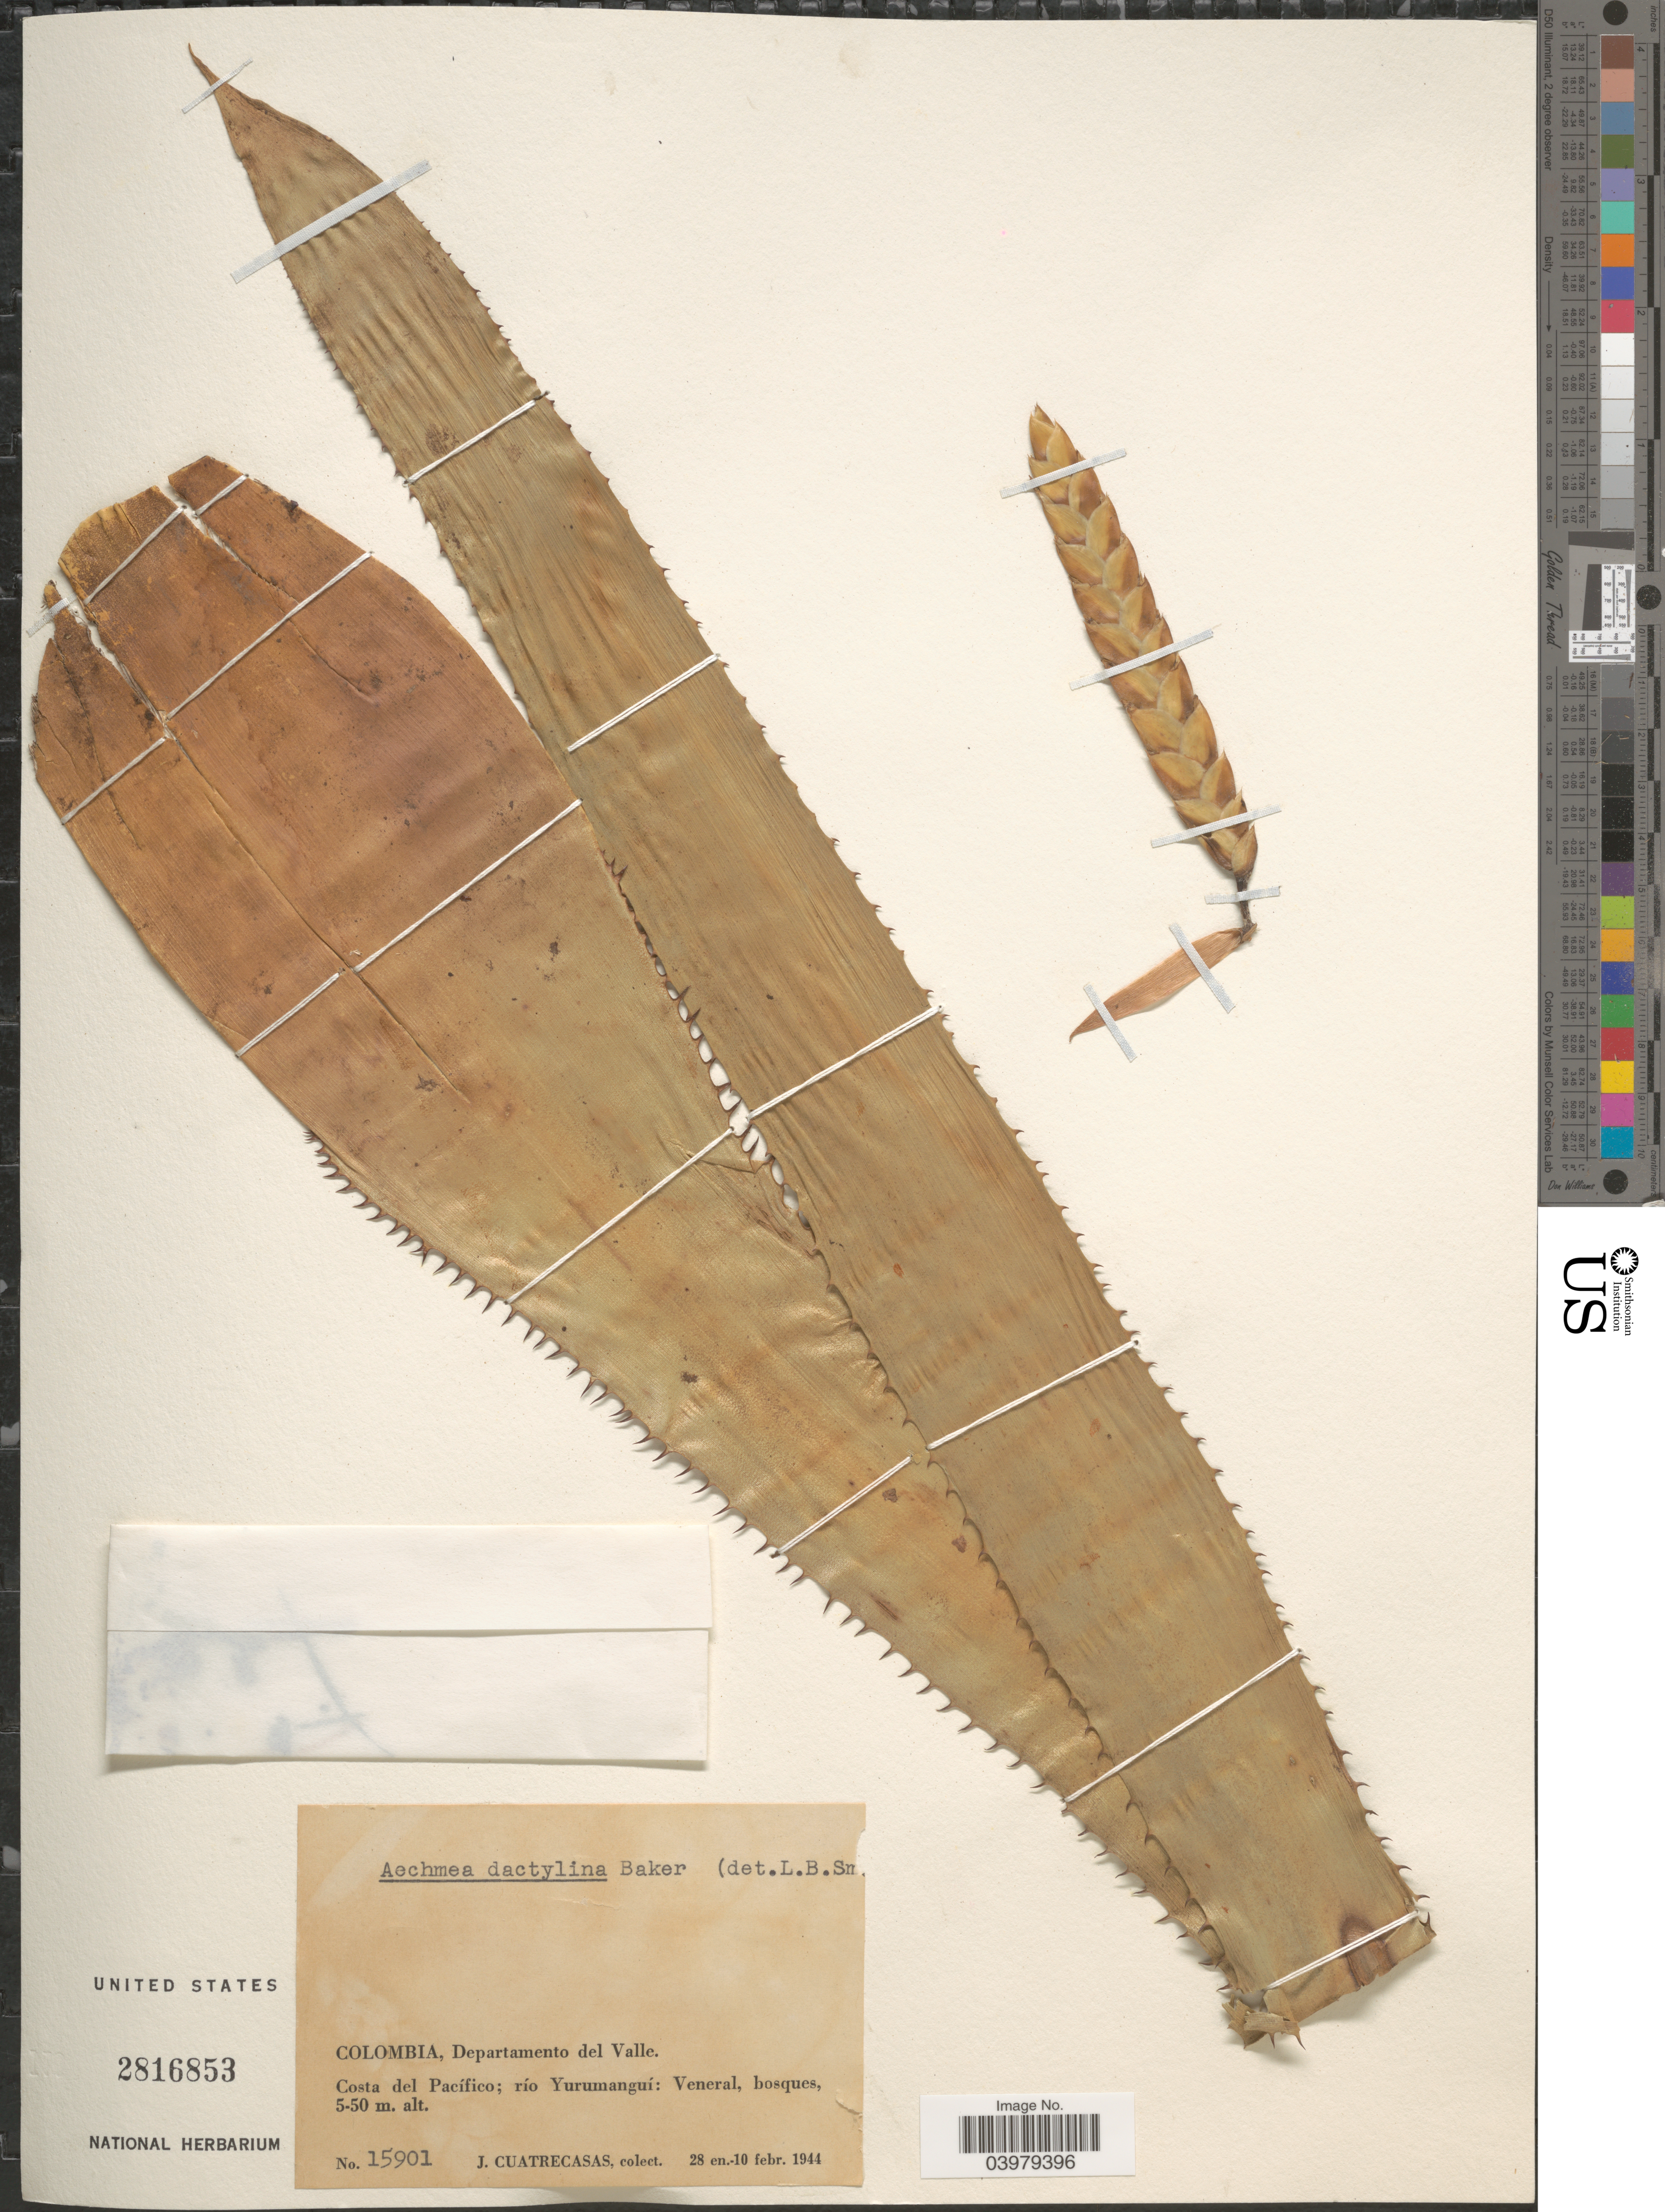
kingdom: Plantae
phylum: Tracheophyta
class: Liliopsida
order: Poales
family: Bromeliaceae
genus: Aechmea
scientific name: Aechmea dactylina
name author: Baker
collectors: J. Cuatrecasas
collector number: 15901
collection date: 1944-01-28/1944-02-10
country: Colombia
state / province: Valle del Cauca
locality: Departamento del Valle. Costa del Pacífico; río Yurumanguí: Veneral, bosques.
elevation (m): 5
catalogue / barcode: US 2816853